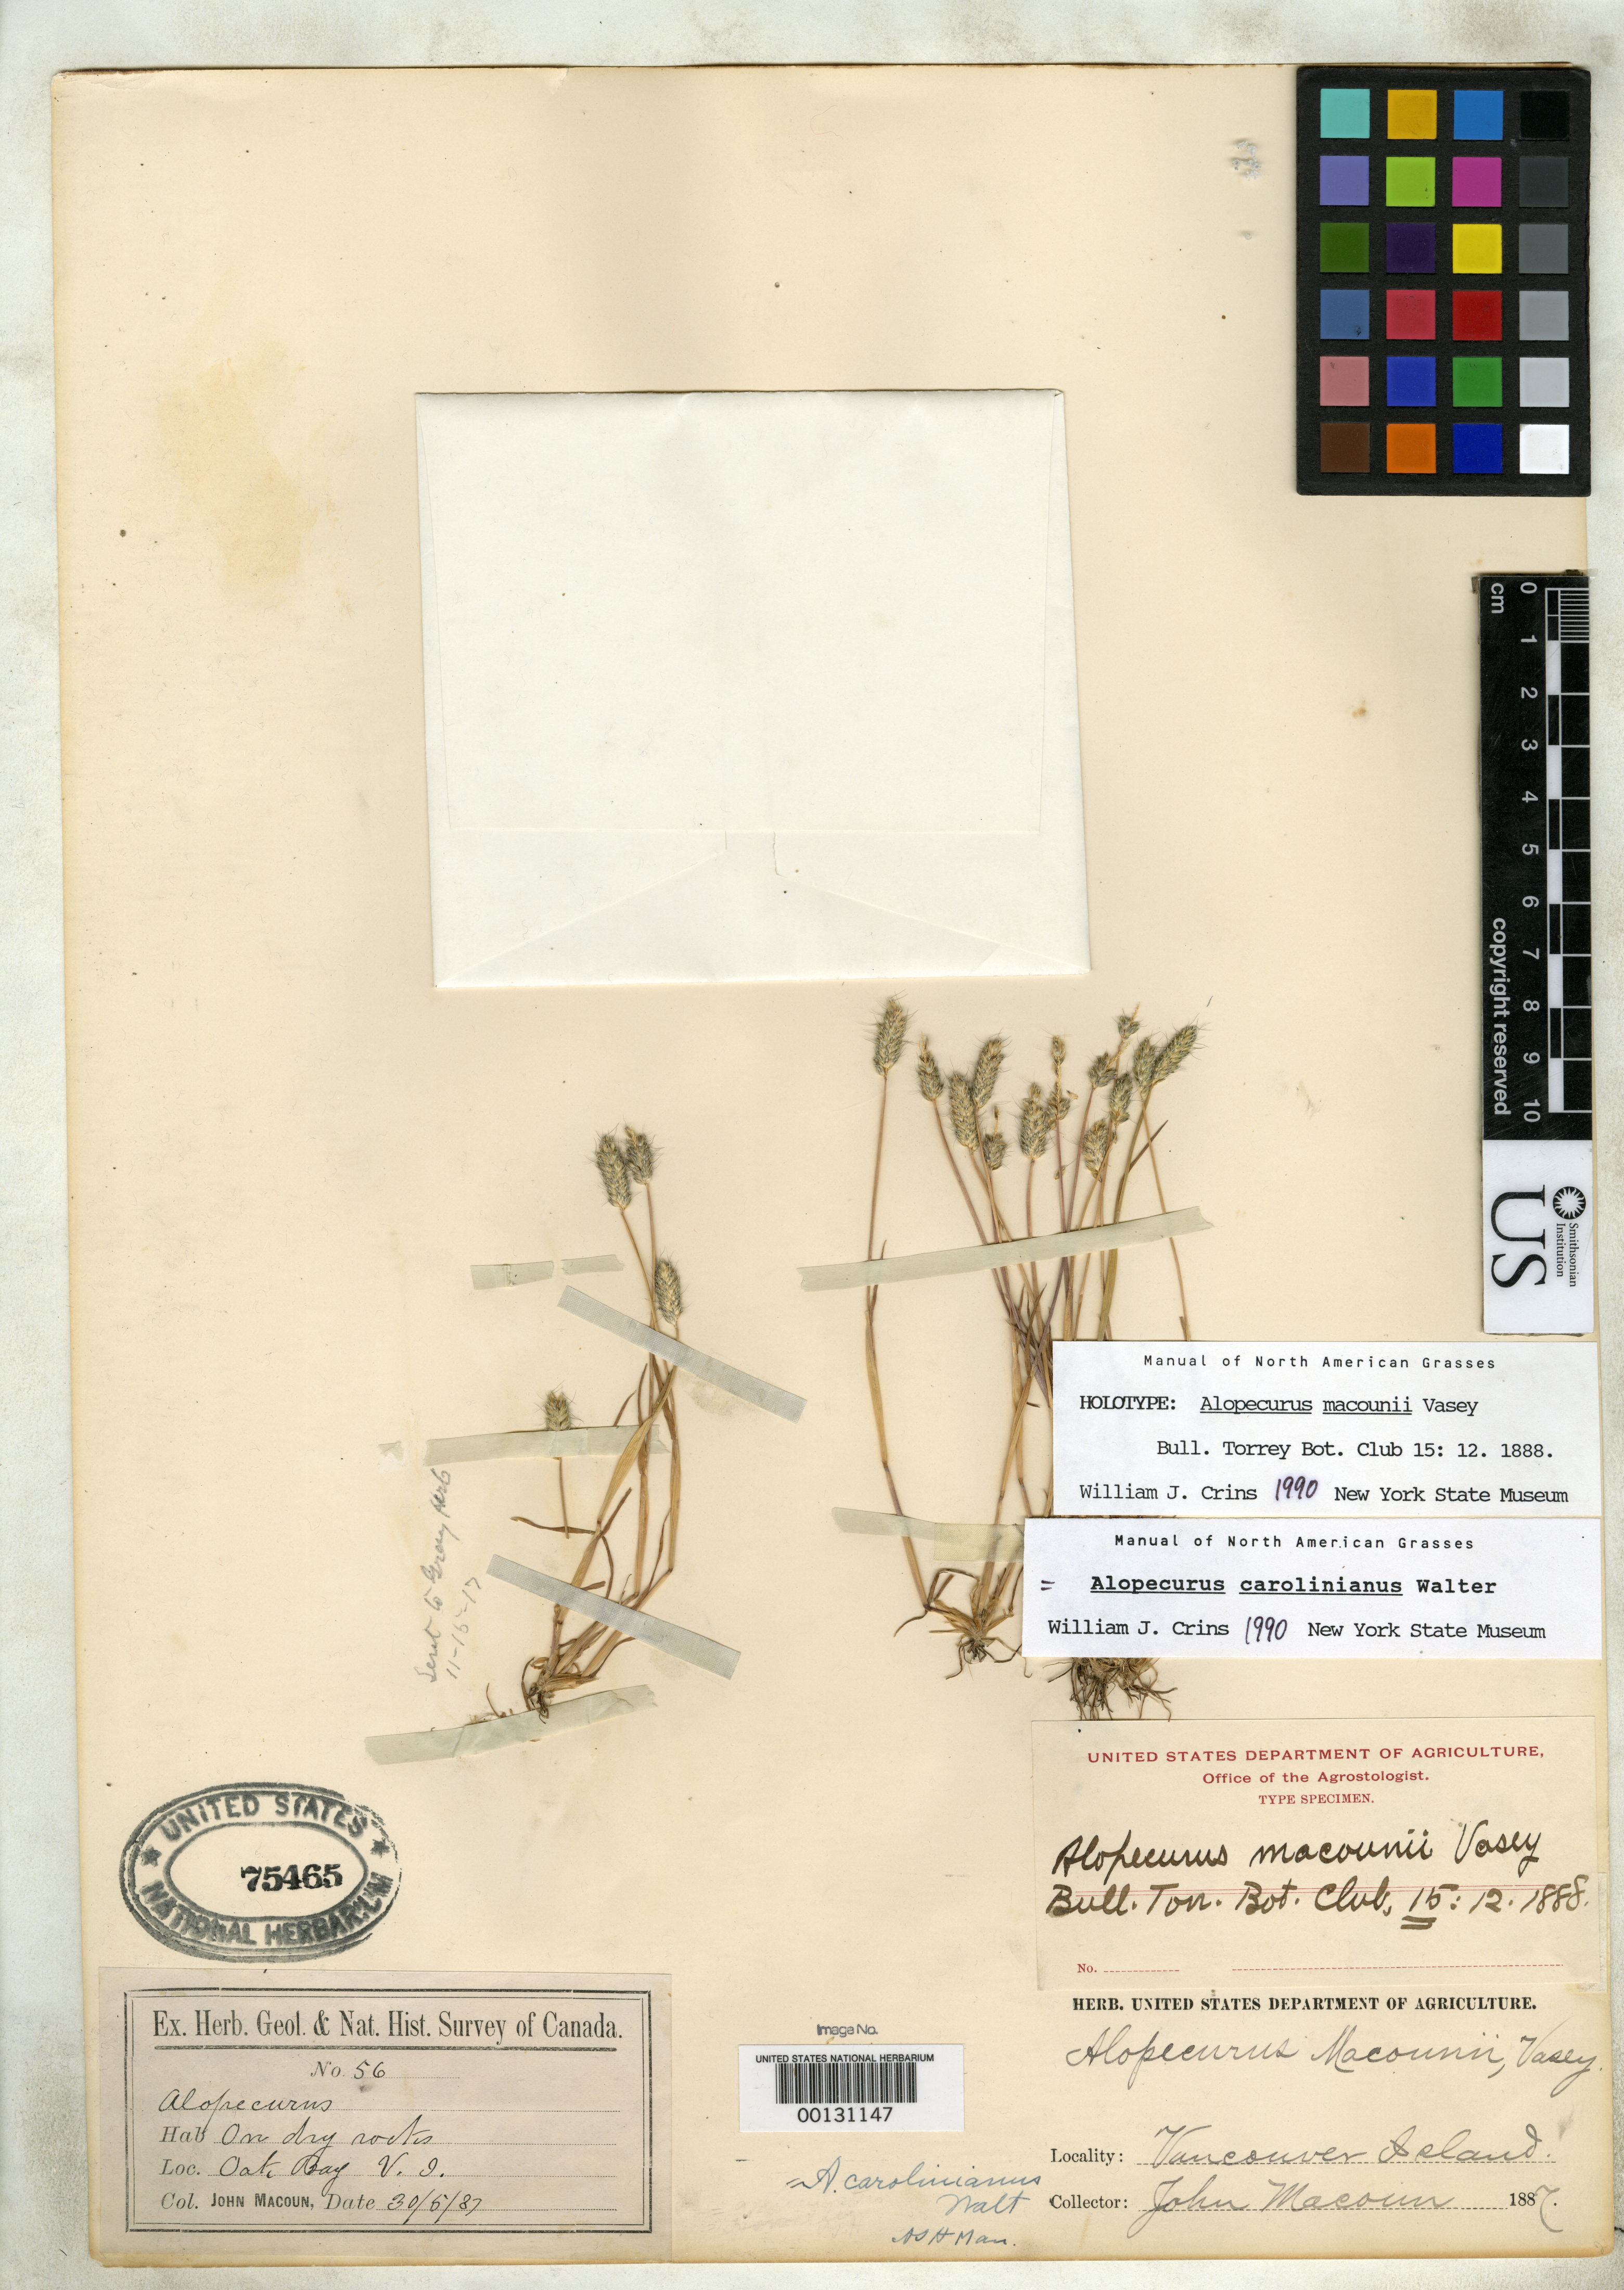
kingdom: Plantae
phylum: Tracheophyta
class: Liliopsida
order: Poales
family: Poaceae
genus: Alopecurus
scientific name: Alopecurus macounii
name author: Vasey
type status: Holotype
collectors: J. Macoun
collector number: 56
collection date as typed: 30 May 1887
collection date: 1887-05-30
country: Canada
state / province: British Columbia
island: Vancouver Island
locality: Oak Bay.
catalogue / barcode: US 75465